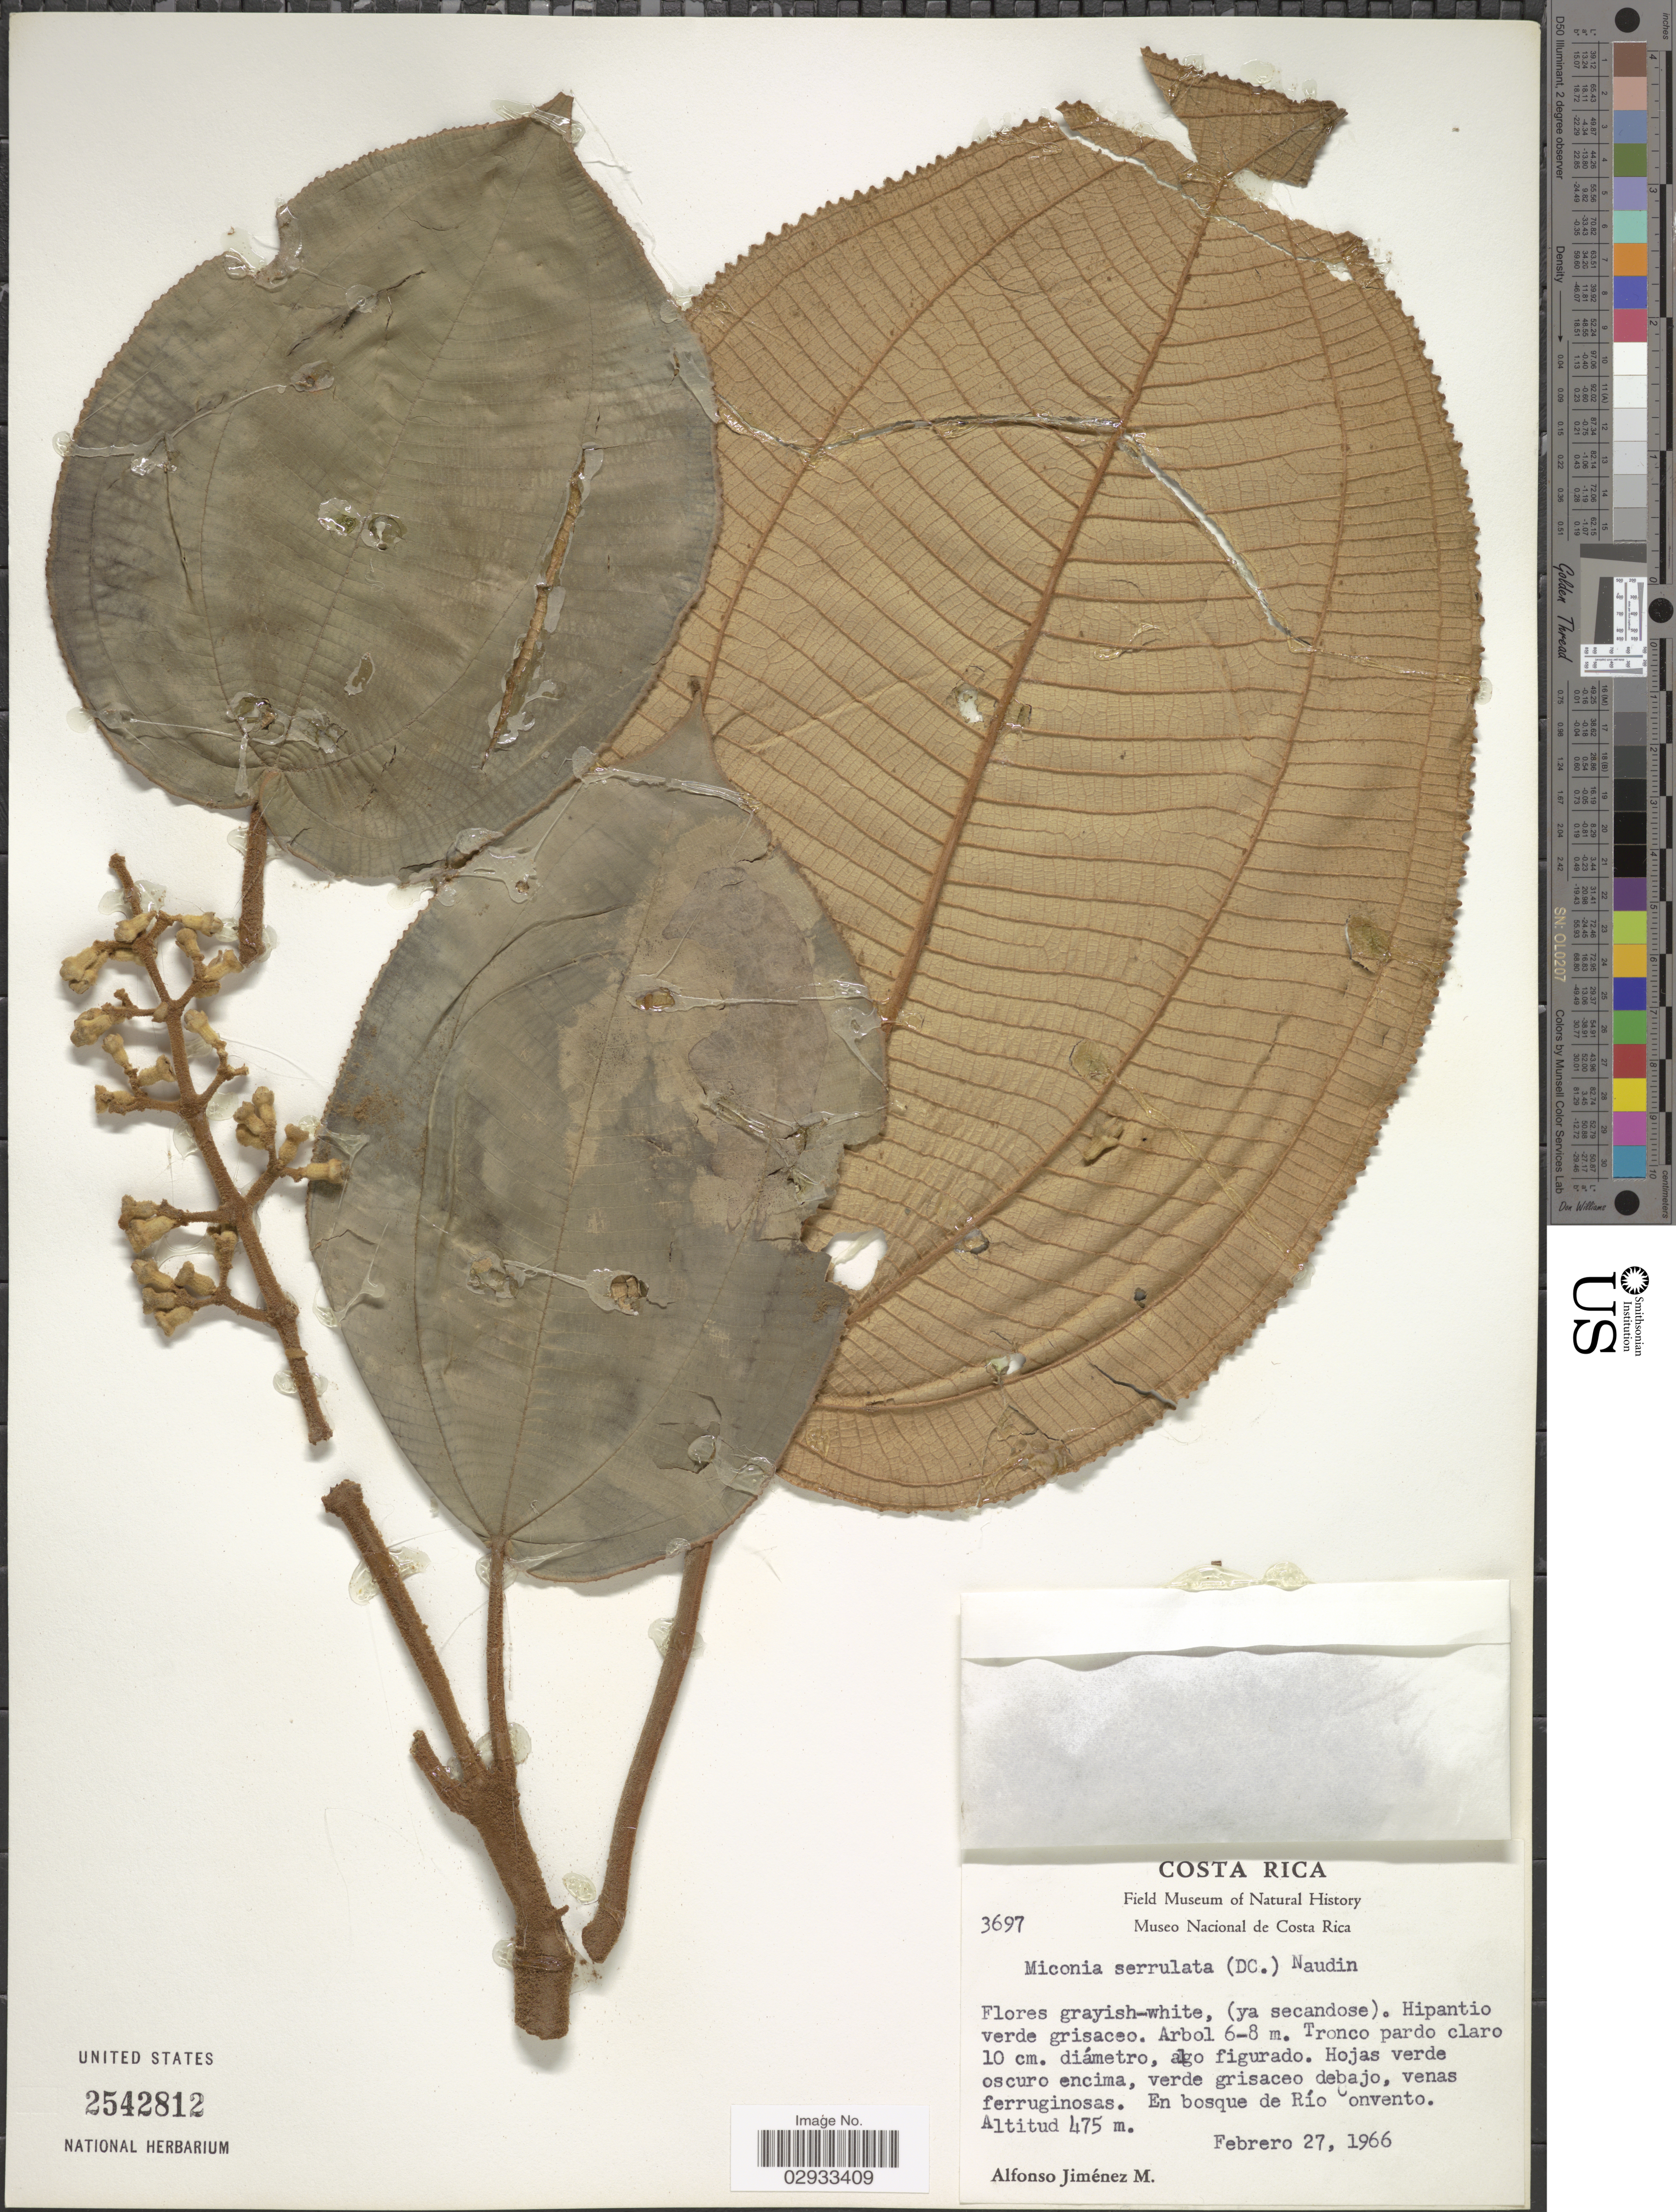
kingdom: Plantae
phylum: Tracheophyta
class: Magnoliopsida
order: Myrtales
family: Melastomataceae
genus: Miconia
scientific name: Miconia serrulata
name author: (DC.) Naudin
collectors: A. Jimenez M.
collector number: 3697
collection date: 1966-02-27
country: Costa Rica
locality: En bosque de Río Convento.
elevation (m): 475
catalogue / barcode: US 2542812